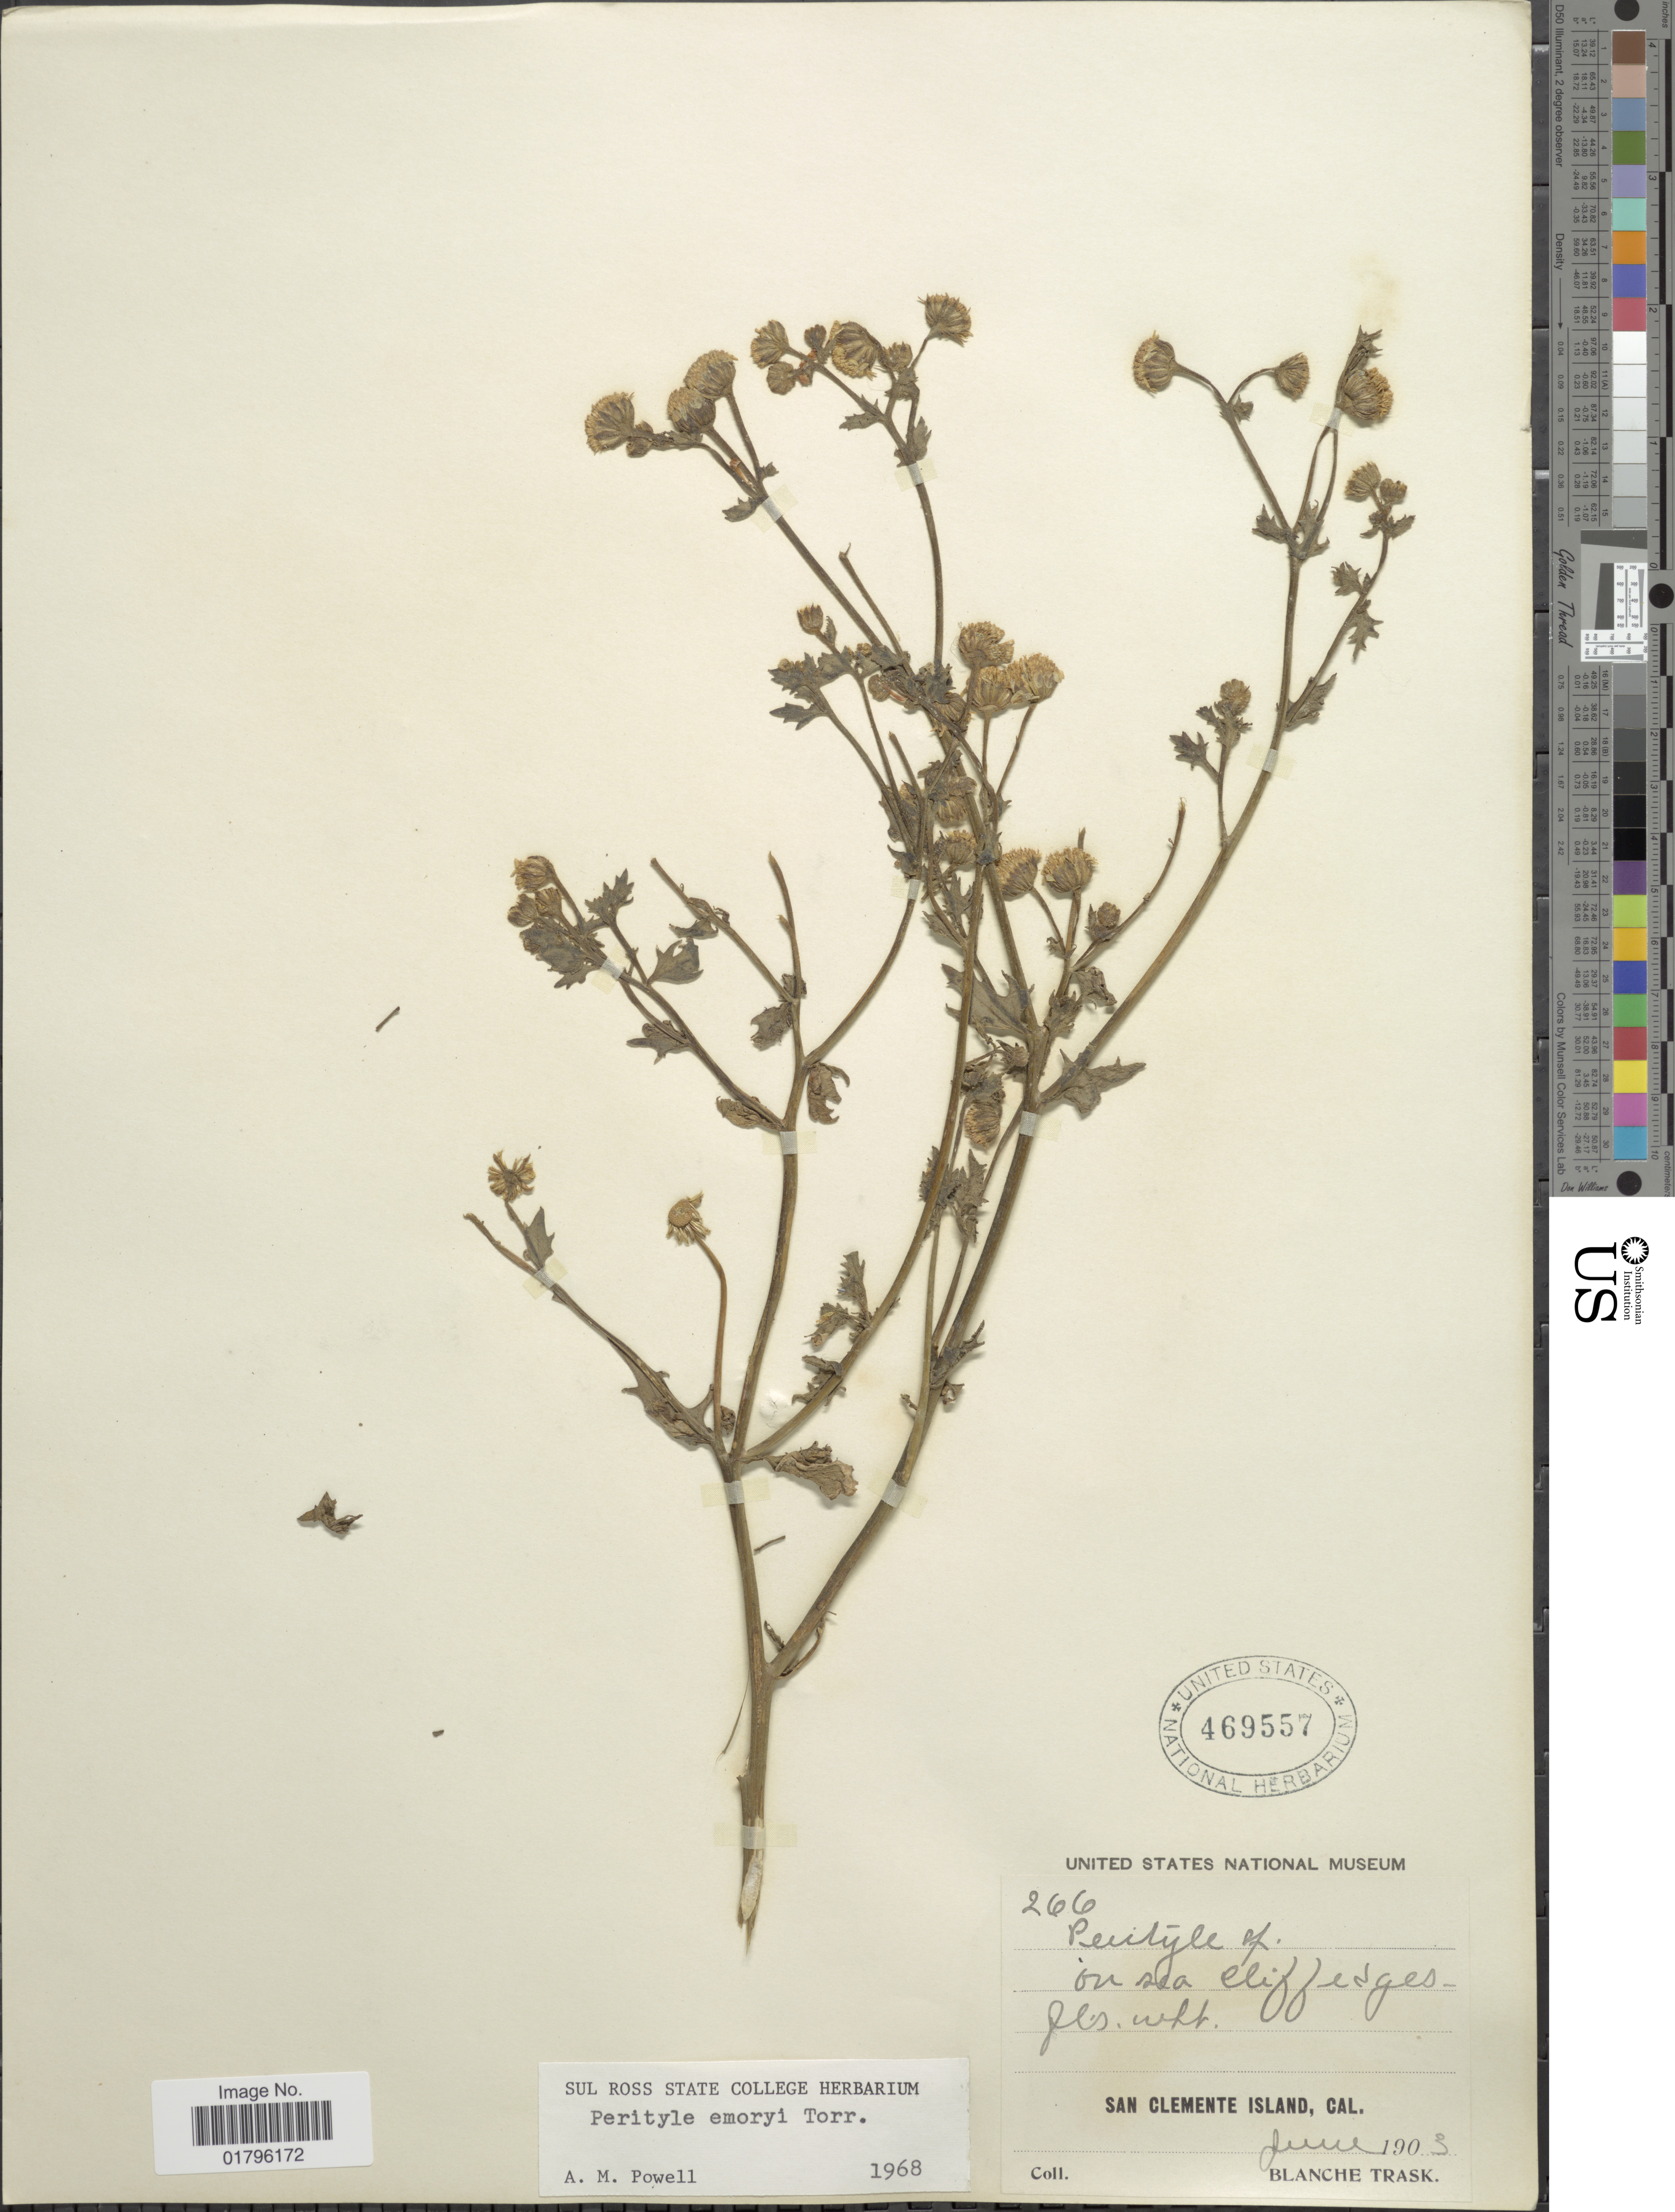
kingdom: Plantae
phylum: Tracheophyta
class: Magnoliopsida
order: Asterales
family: Asteraceae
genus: Perityle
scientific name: Perityle emoryi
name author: Torr.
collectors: B. Trask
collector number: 266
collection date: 1903-06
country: United States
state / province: California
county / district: Los Angeles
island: San Clemente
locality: San Clemente Island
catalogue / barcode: US 469557